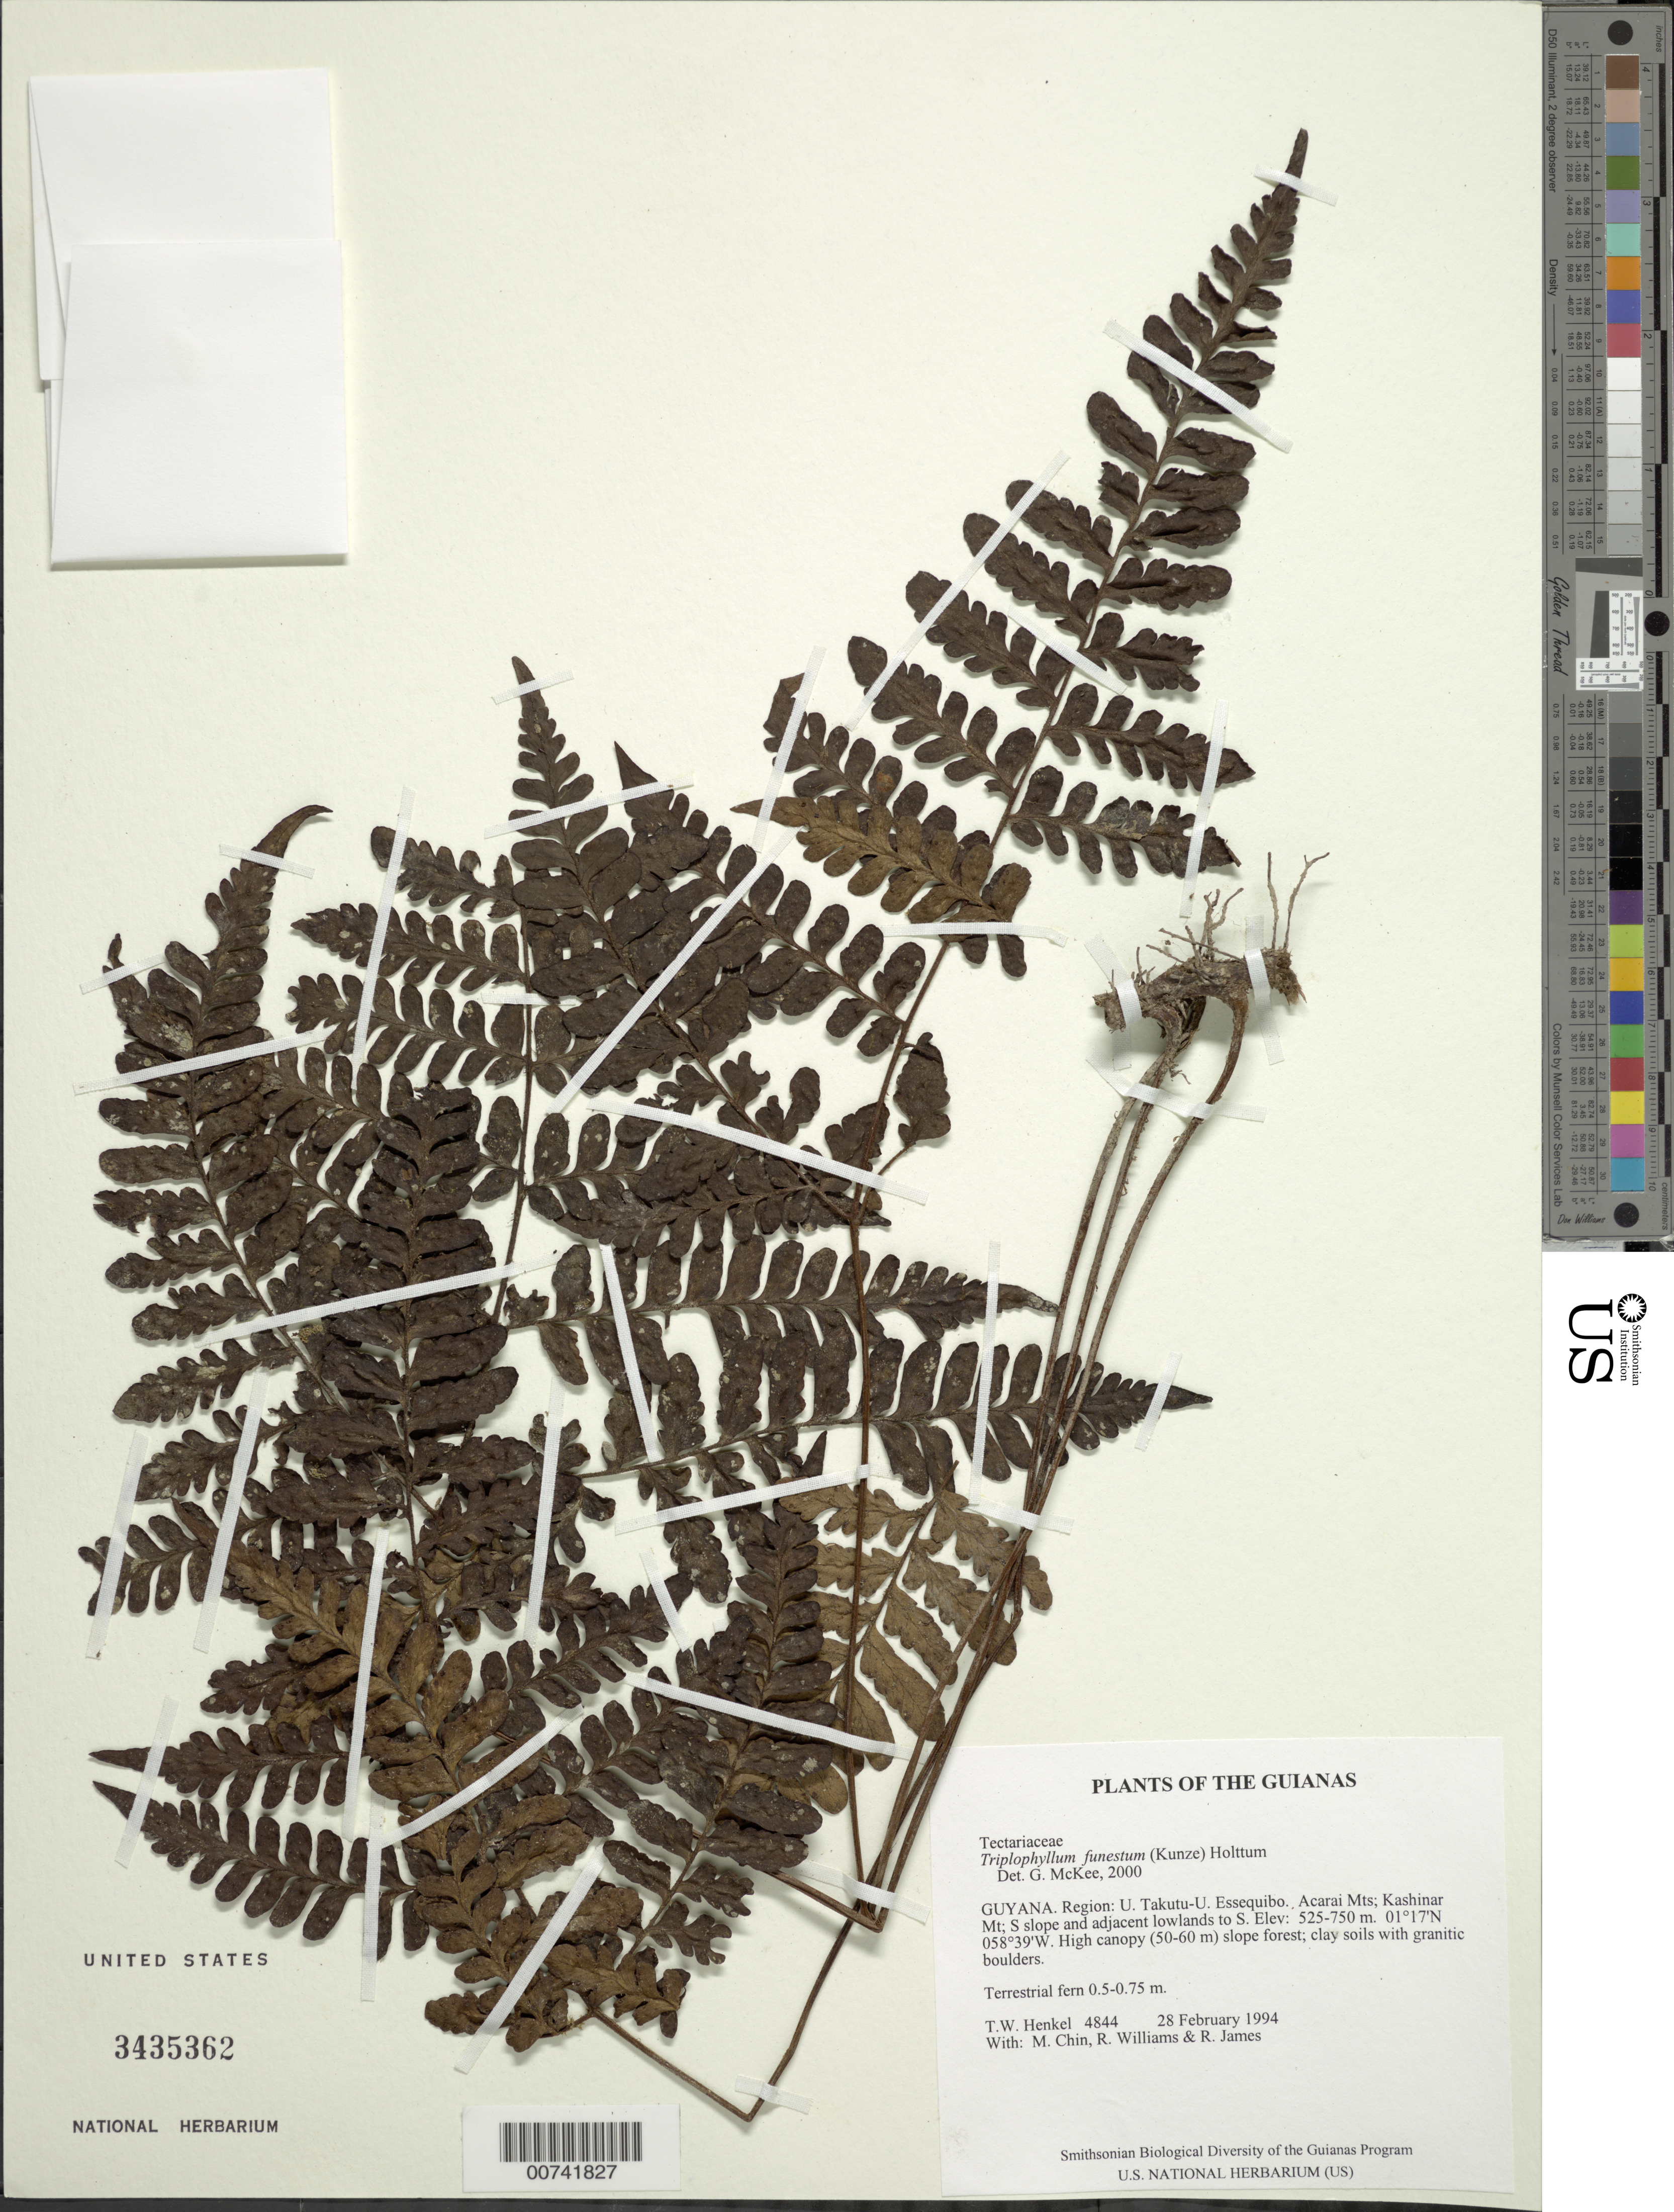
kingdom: Plantae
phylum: Tracheophyta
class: Polypodiopsida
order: Polypodiales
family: Tectariaceae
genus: Triplophyllum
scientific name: Triplophyllum funestum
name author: (Kunze) Holttum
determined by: McKee, G. S., (US), NMNH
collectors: T. Henkel, M. Chin, R. Williams & R. James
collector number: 4844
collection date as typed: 28 February 1994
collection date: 1994-02-28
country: Guyana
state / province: U. Takutu-U. Essequibo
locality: Acarai Mts; Kashinar Mt; S slope and adjacent lowlands to S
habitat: High canopy (50-60 m) slope forest; clay soils with granitic boulders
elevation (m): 525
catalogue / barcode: US 3435362